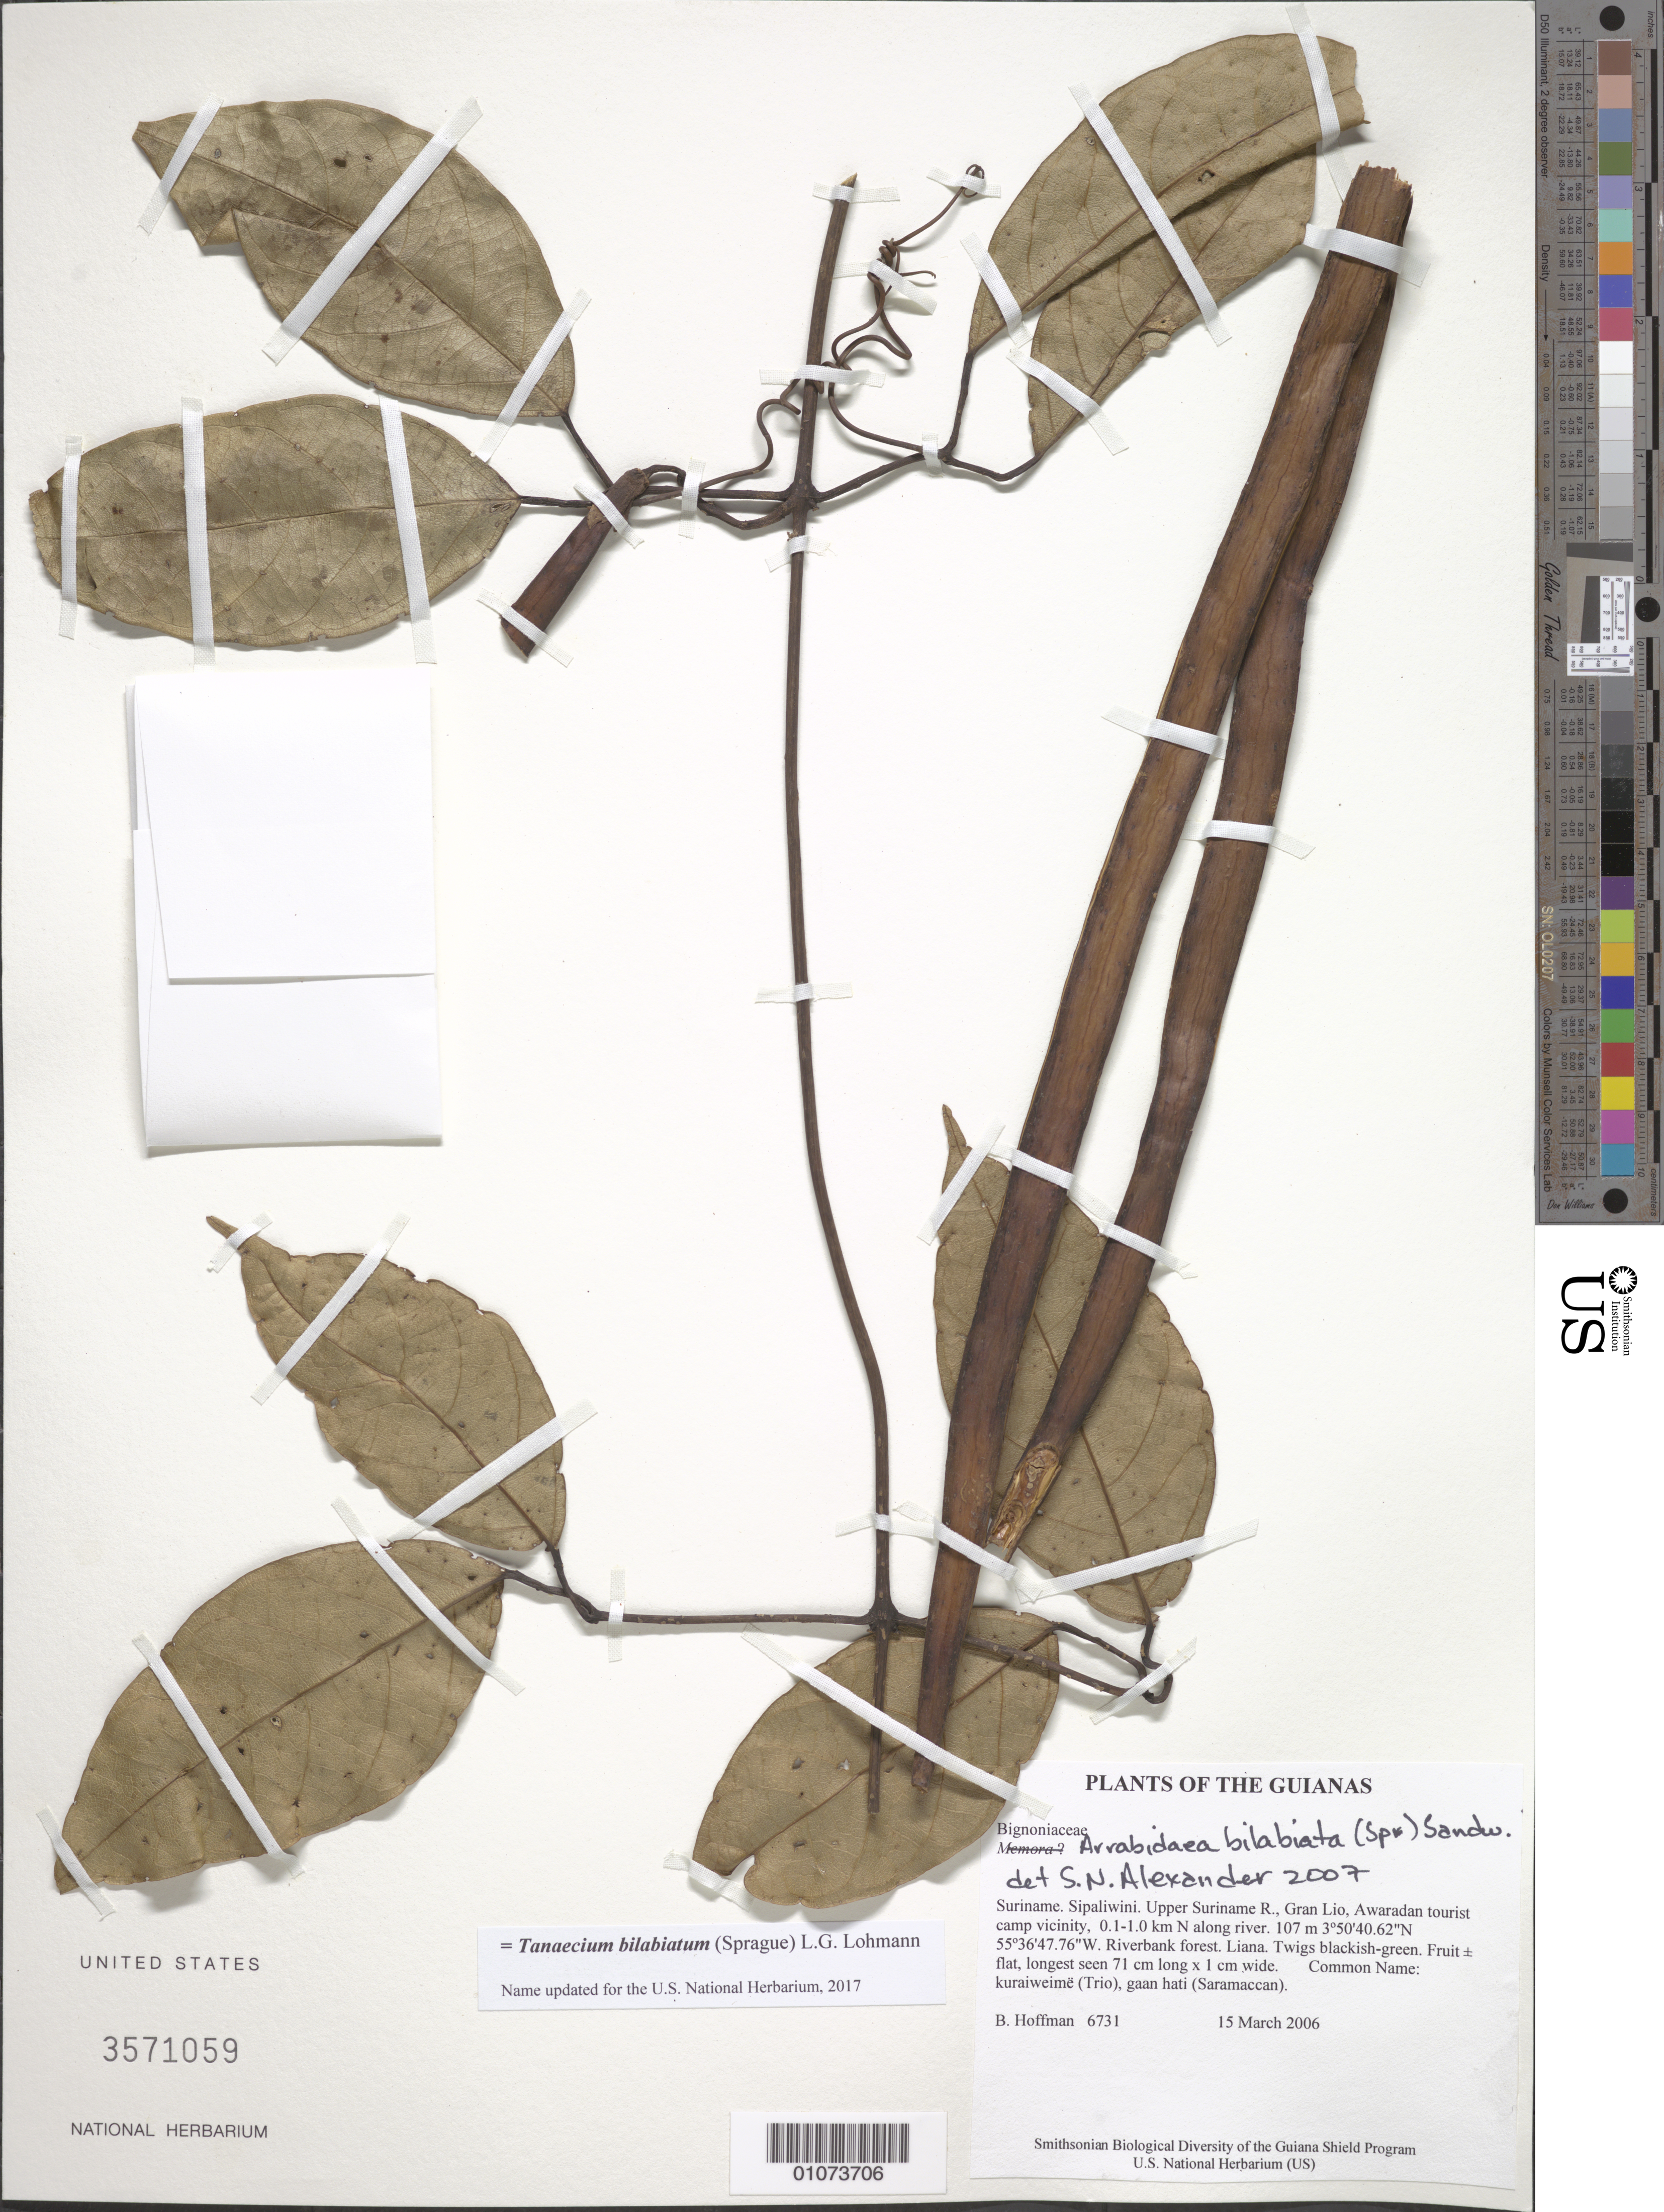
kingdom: Plantae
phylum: Tracheophyta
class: Magnoliopsida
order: Lamiales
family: Bignoniaceae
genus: Tanaecium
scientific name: Tanaecium bilabiatum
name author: (Sprague) L.G. Lohmann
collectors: B. Hoffman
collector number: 6731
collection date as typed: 15 March 2006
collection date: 2006-03-15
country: Suriname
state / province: Sipaliwini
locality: Upper Suriname R., Gran Lio, Awaradan tourist camp vicinity, 0.1-1.0 km N along river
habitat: Riverbank forest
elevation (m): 107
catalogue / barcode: US 3571059